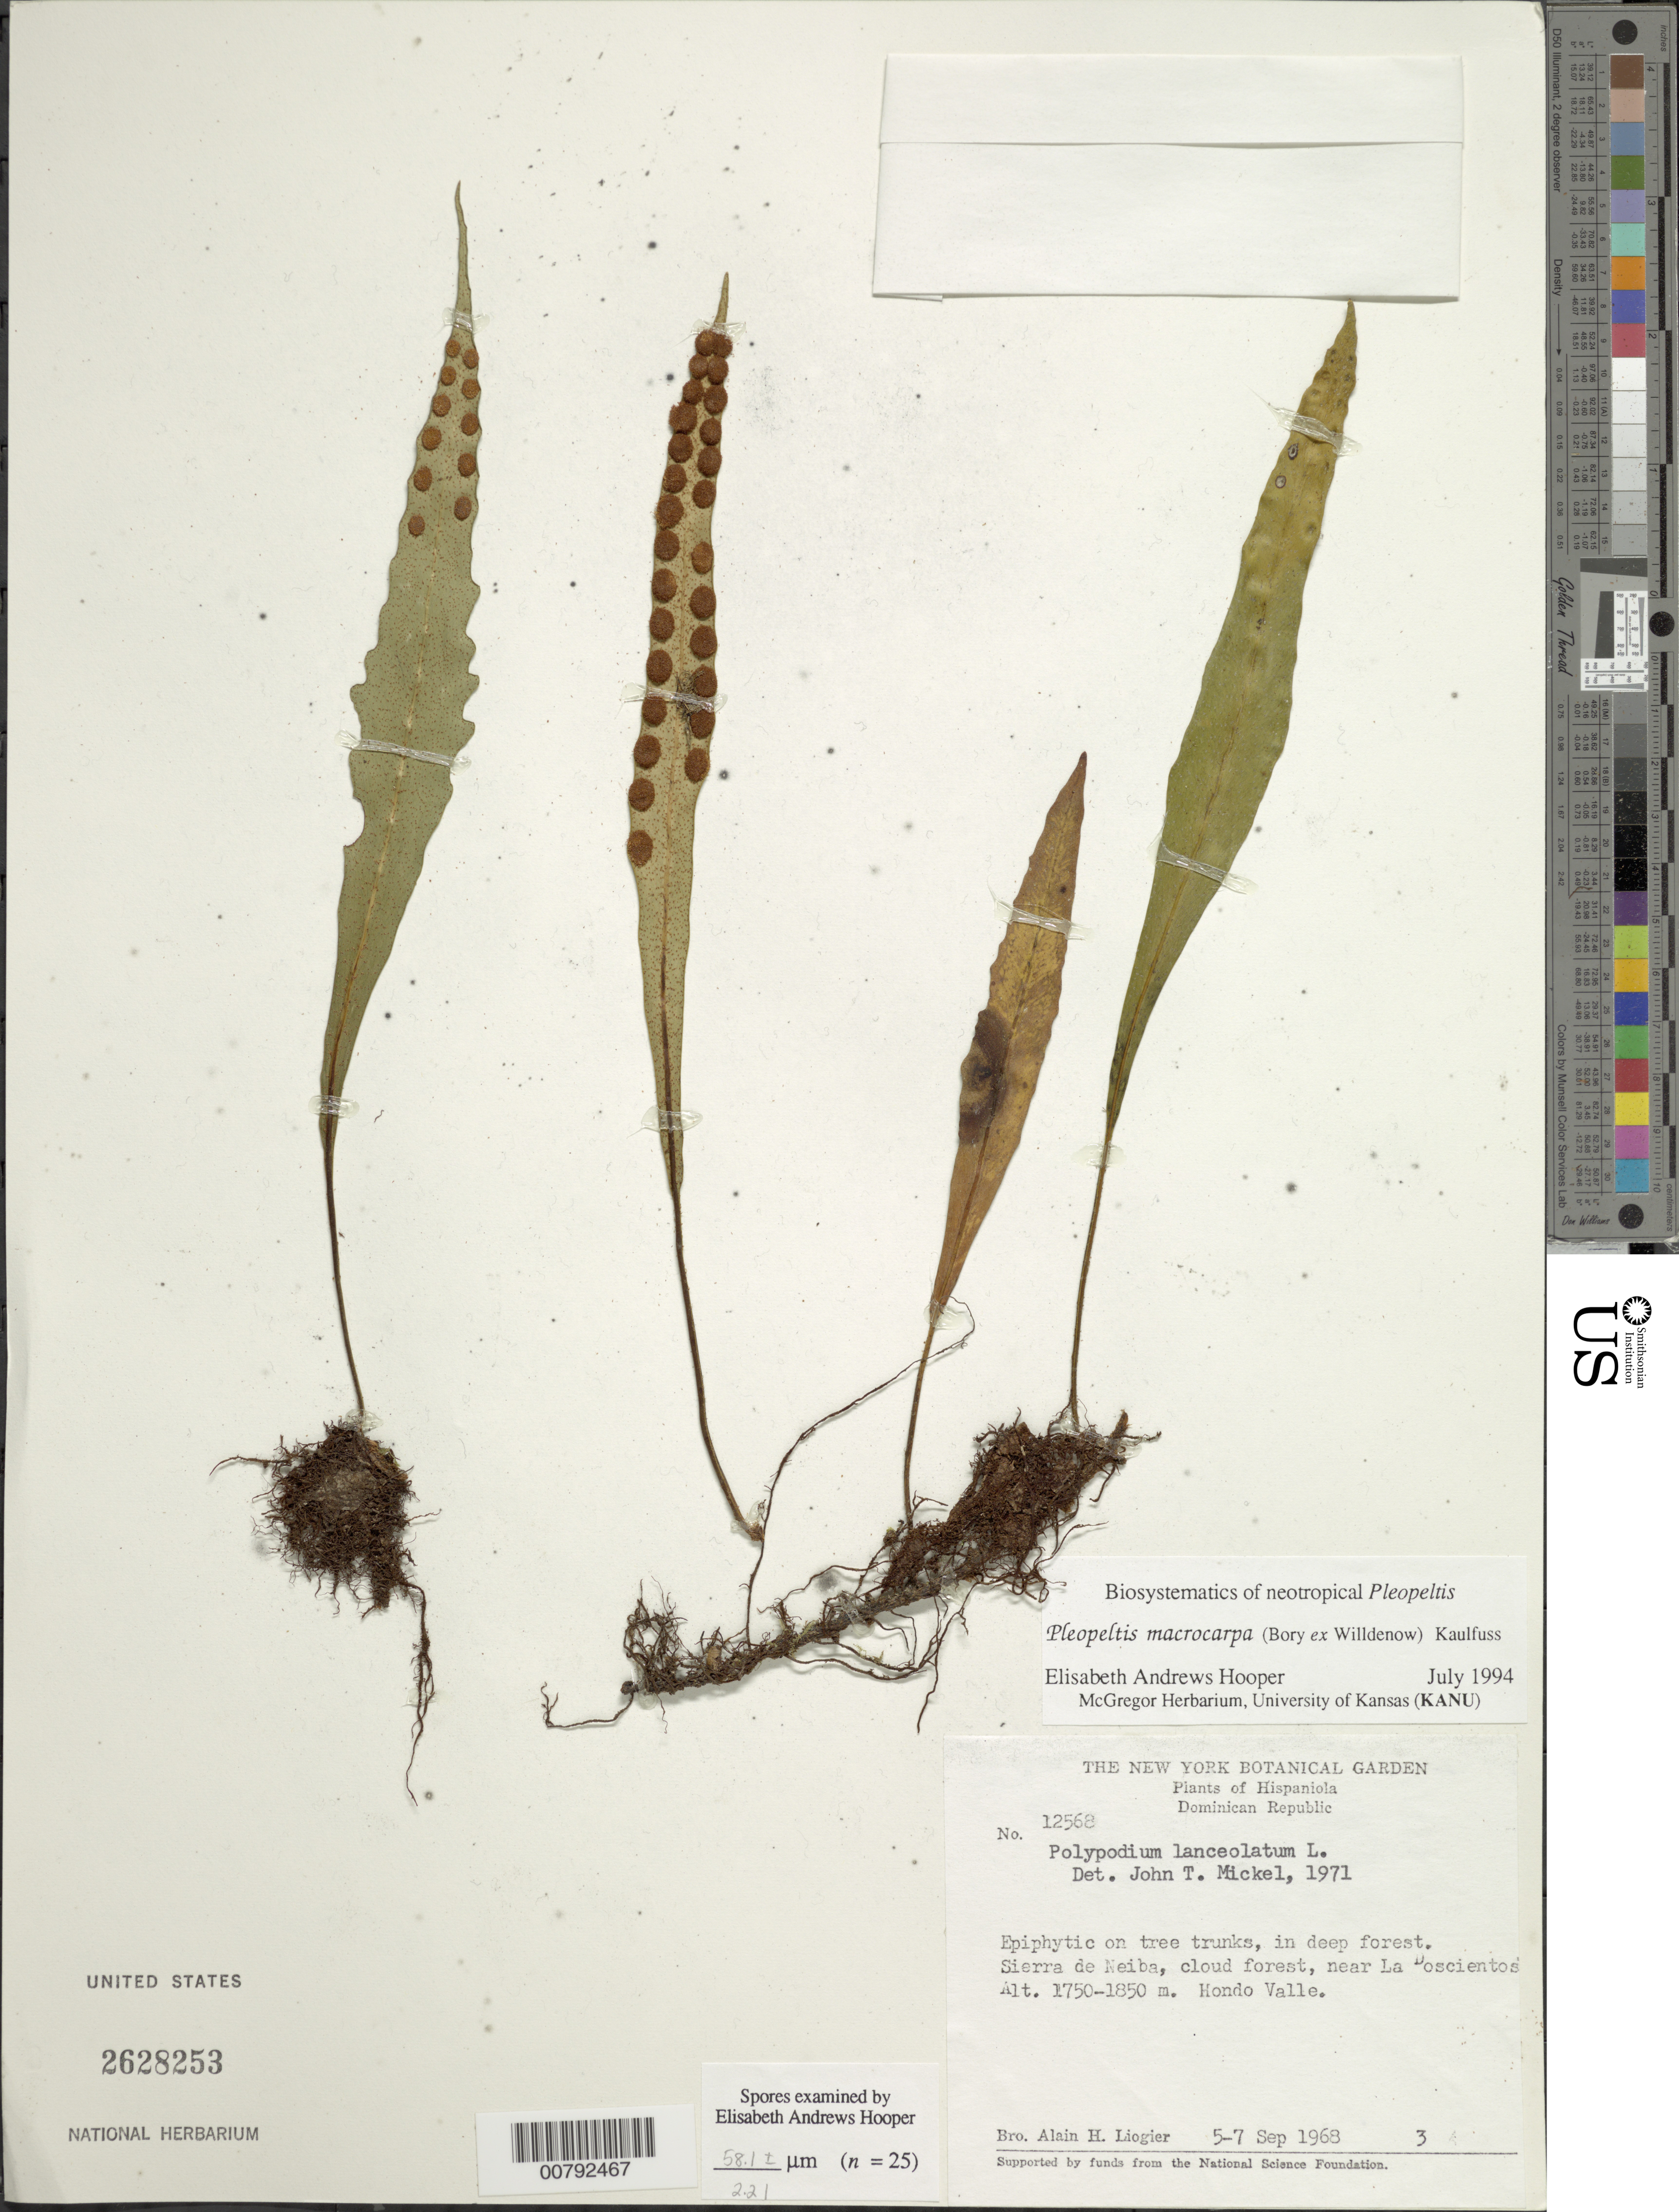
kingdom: Plantae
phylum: Tracheophyta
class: Polypodiopsida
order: Polypodiales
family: Polypodiaceae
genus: Pleopeltis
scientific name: Pleopeltis marginata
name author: A.R. Sm. & Tejero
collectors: A. H. Liogier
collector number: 12568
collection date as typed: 05 Sep 1968 to 07 Sep 1968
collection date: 1968-09-05/1968-09-07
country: Dominican Republic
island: Hispaniola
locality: Sierra de Neiba, near La Doscientos, Hondo Valle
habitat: Cloud forest, in deep forest on tree trunks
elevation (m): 1750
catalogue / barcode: US 2628253